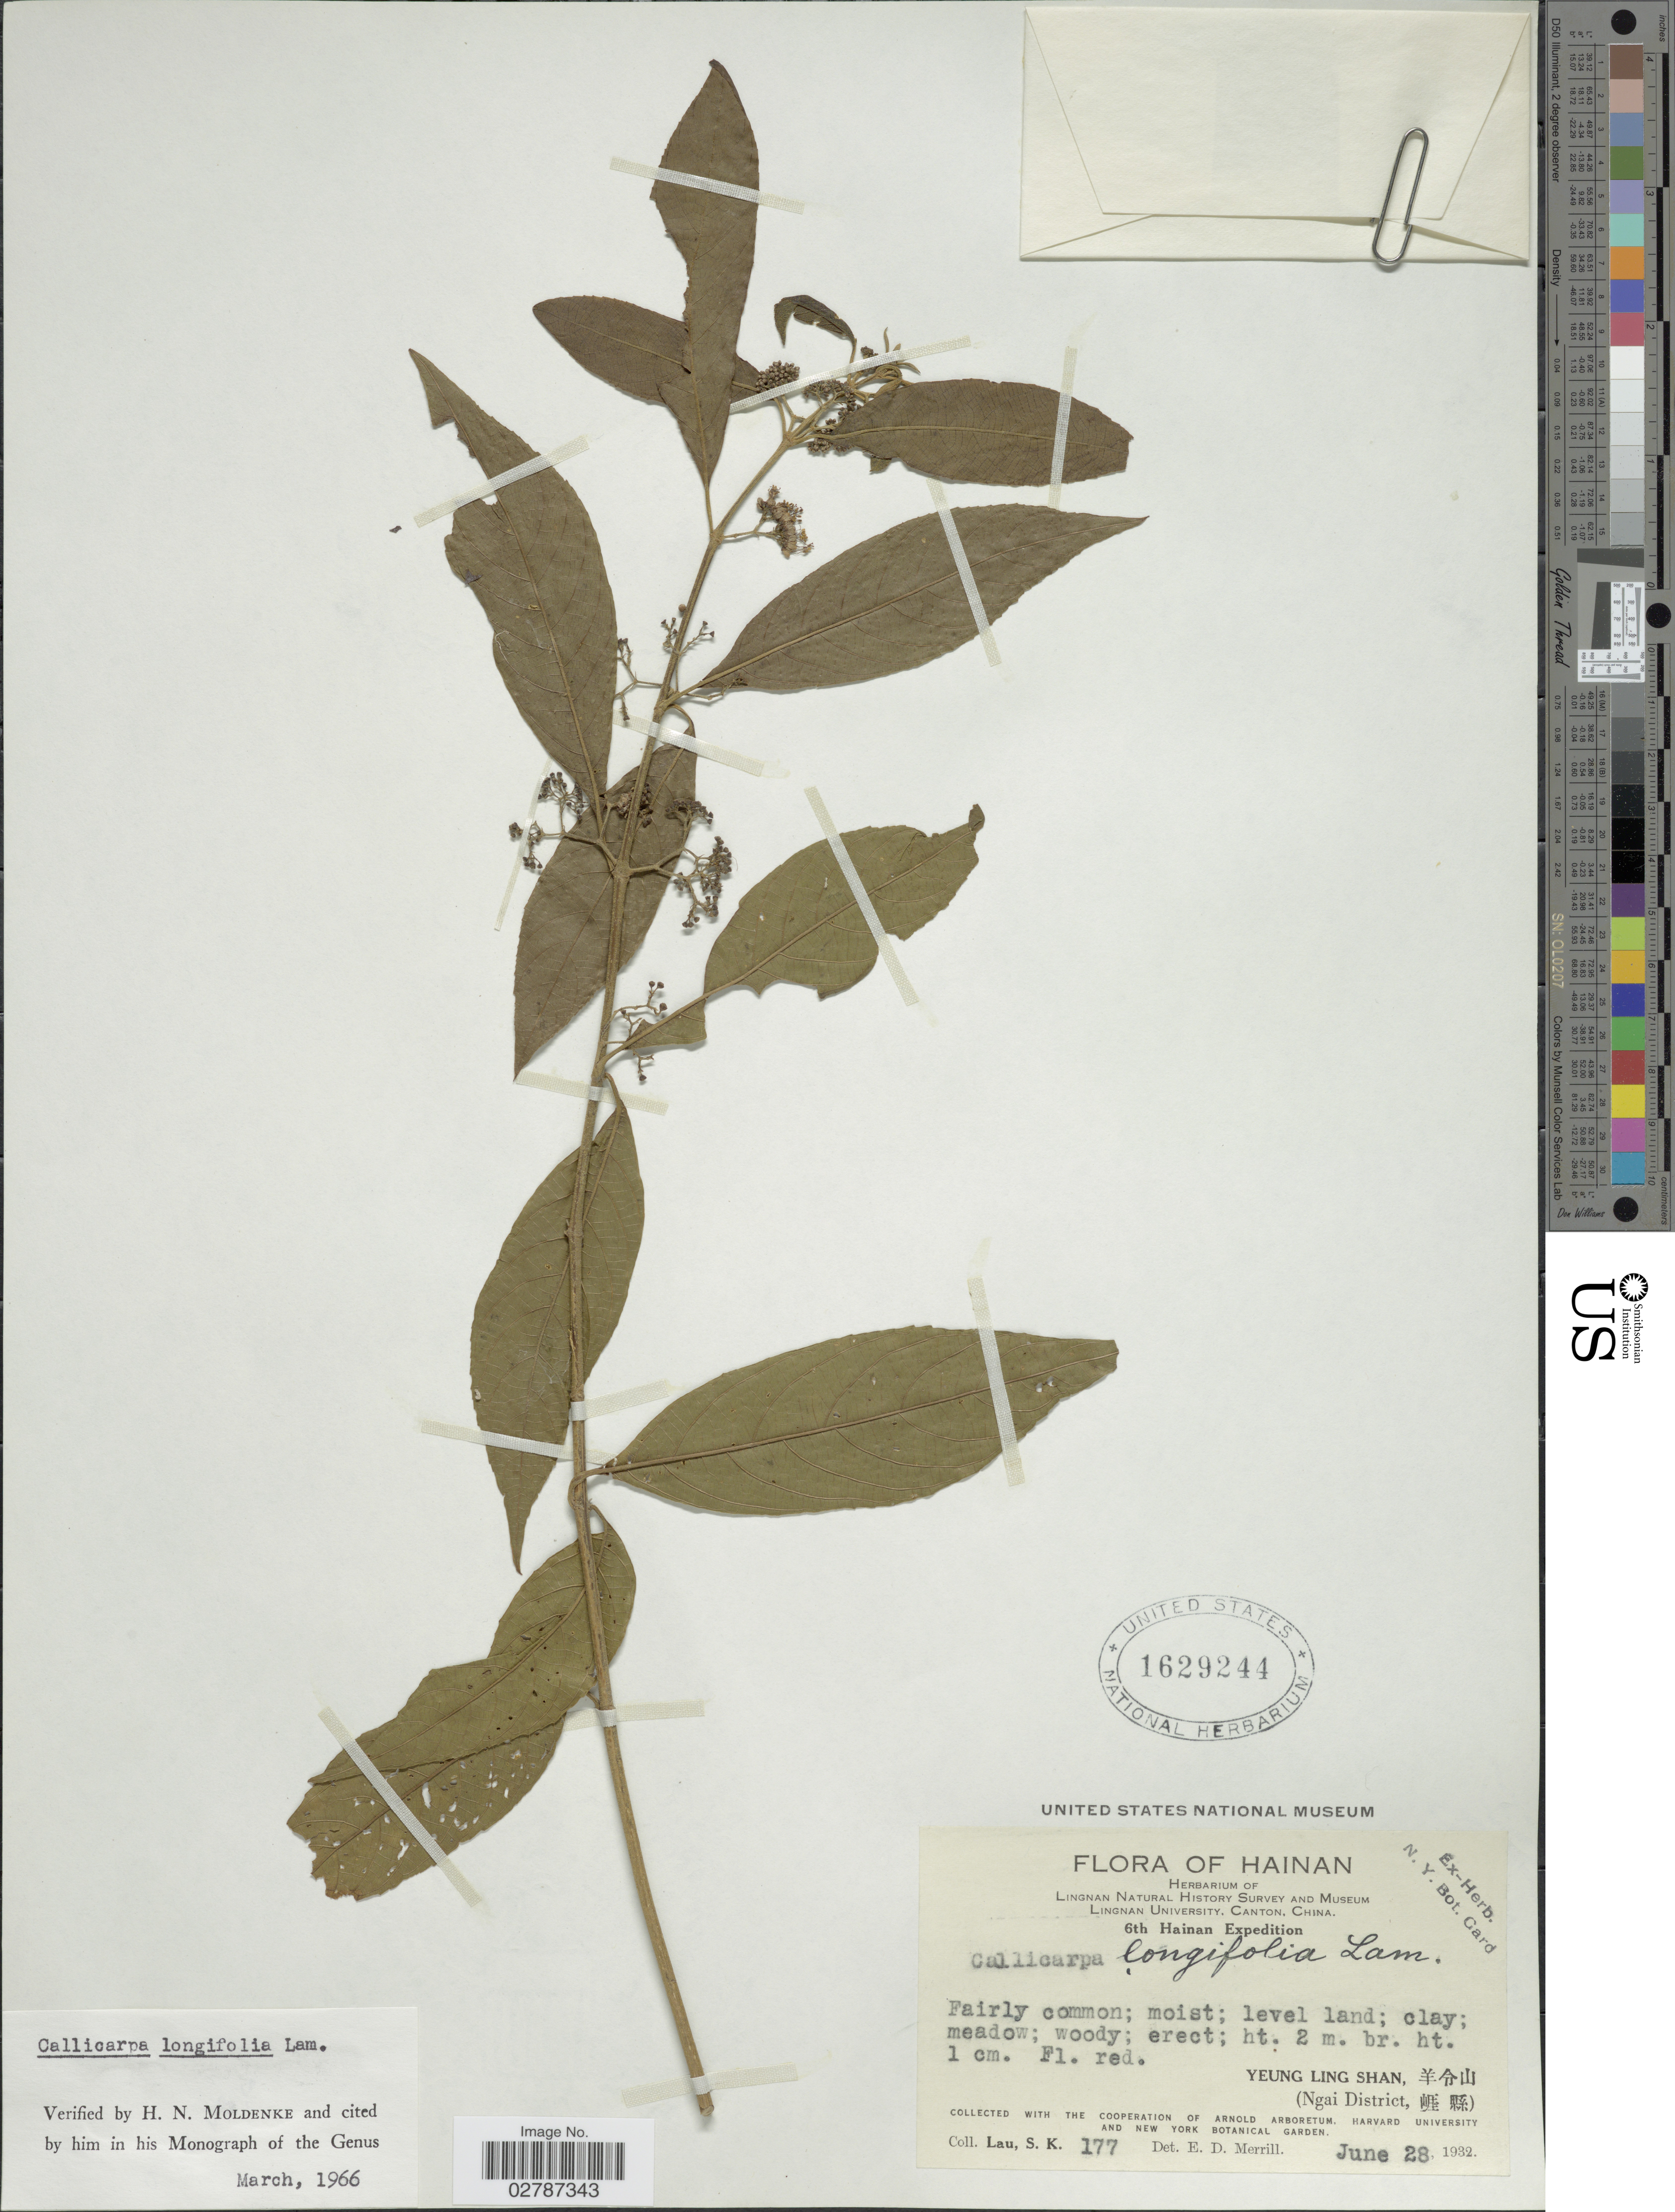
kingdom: Plantae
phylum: Tracheophyta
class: Magnoliopsida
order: Lamiales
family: Lamiaceae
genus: Callicarpa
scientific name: Callicarpa longifolia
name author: Lam.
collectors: S. K. Lau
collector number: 177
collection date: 1932-06-28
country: China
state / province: Hainan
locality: Yeung Ling Shan. (Ngai District).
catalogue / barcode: US 1629244